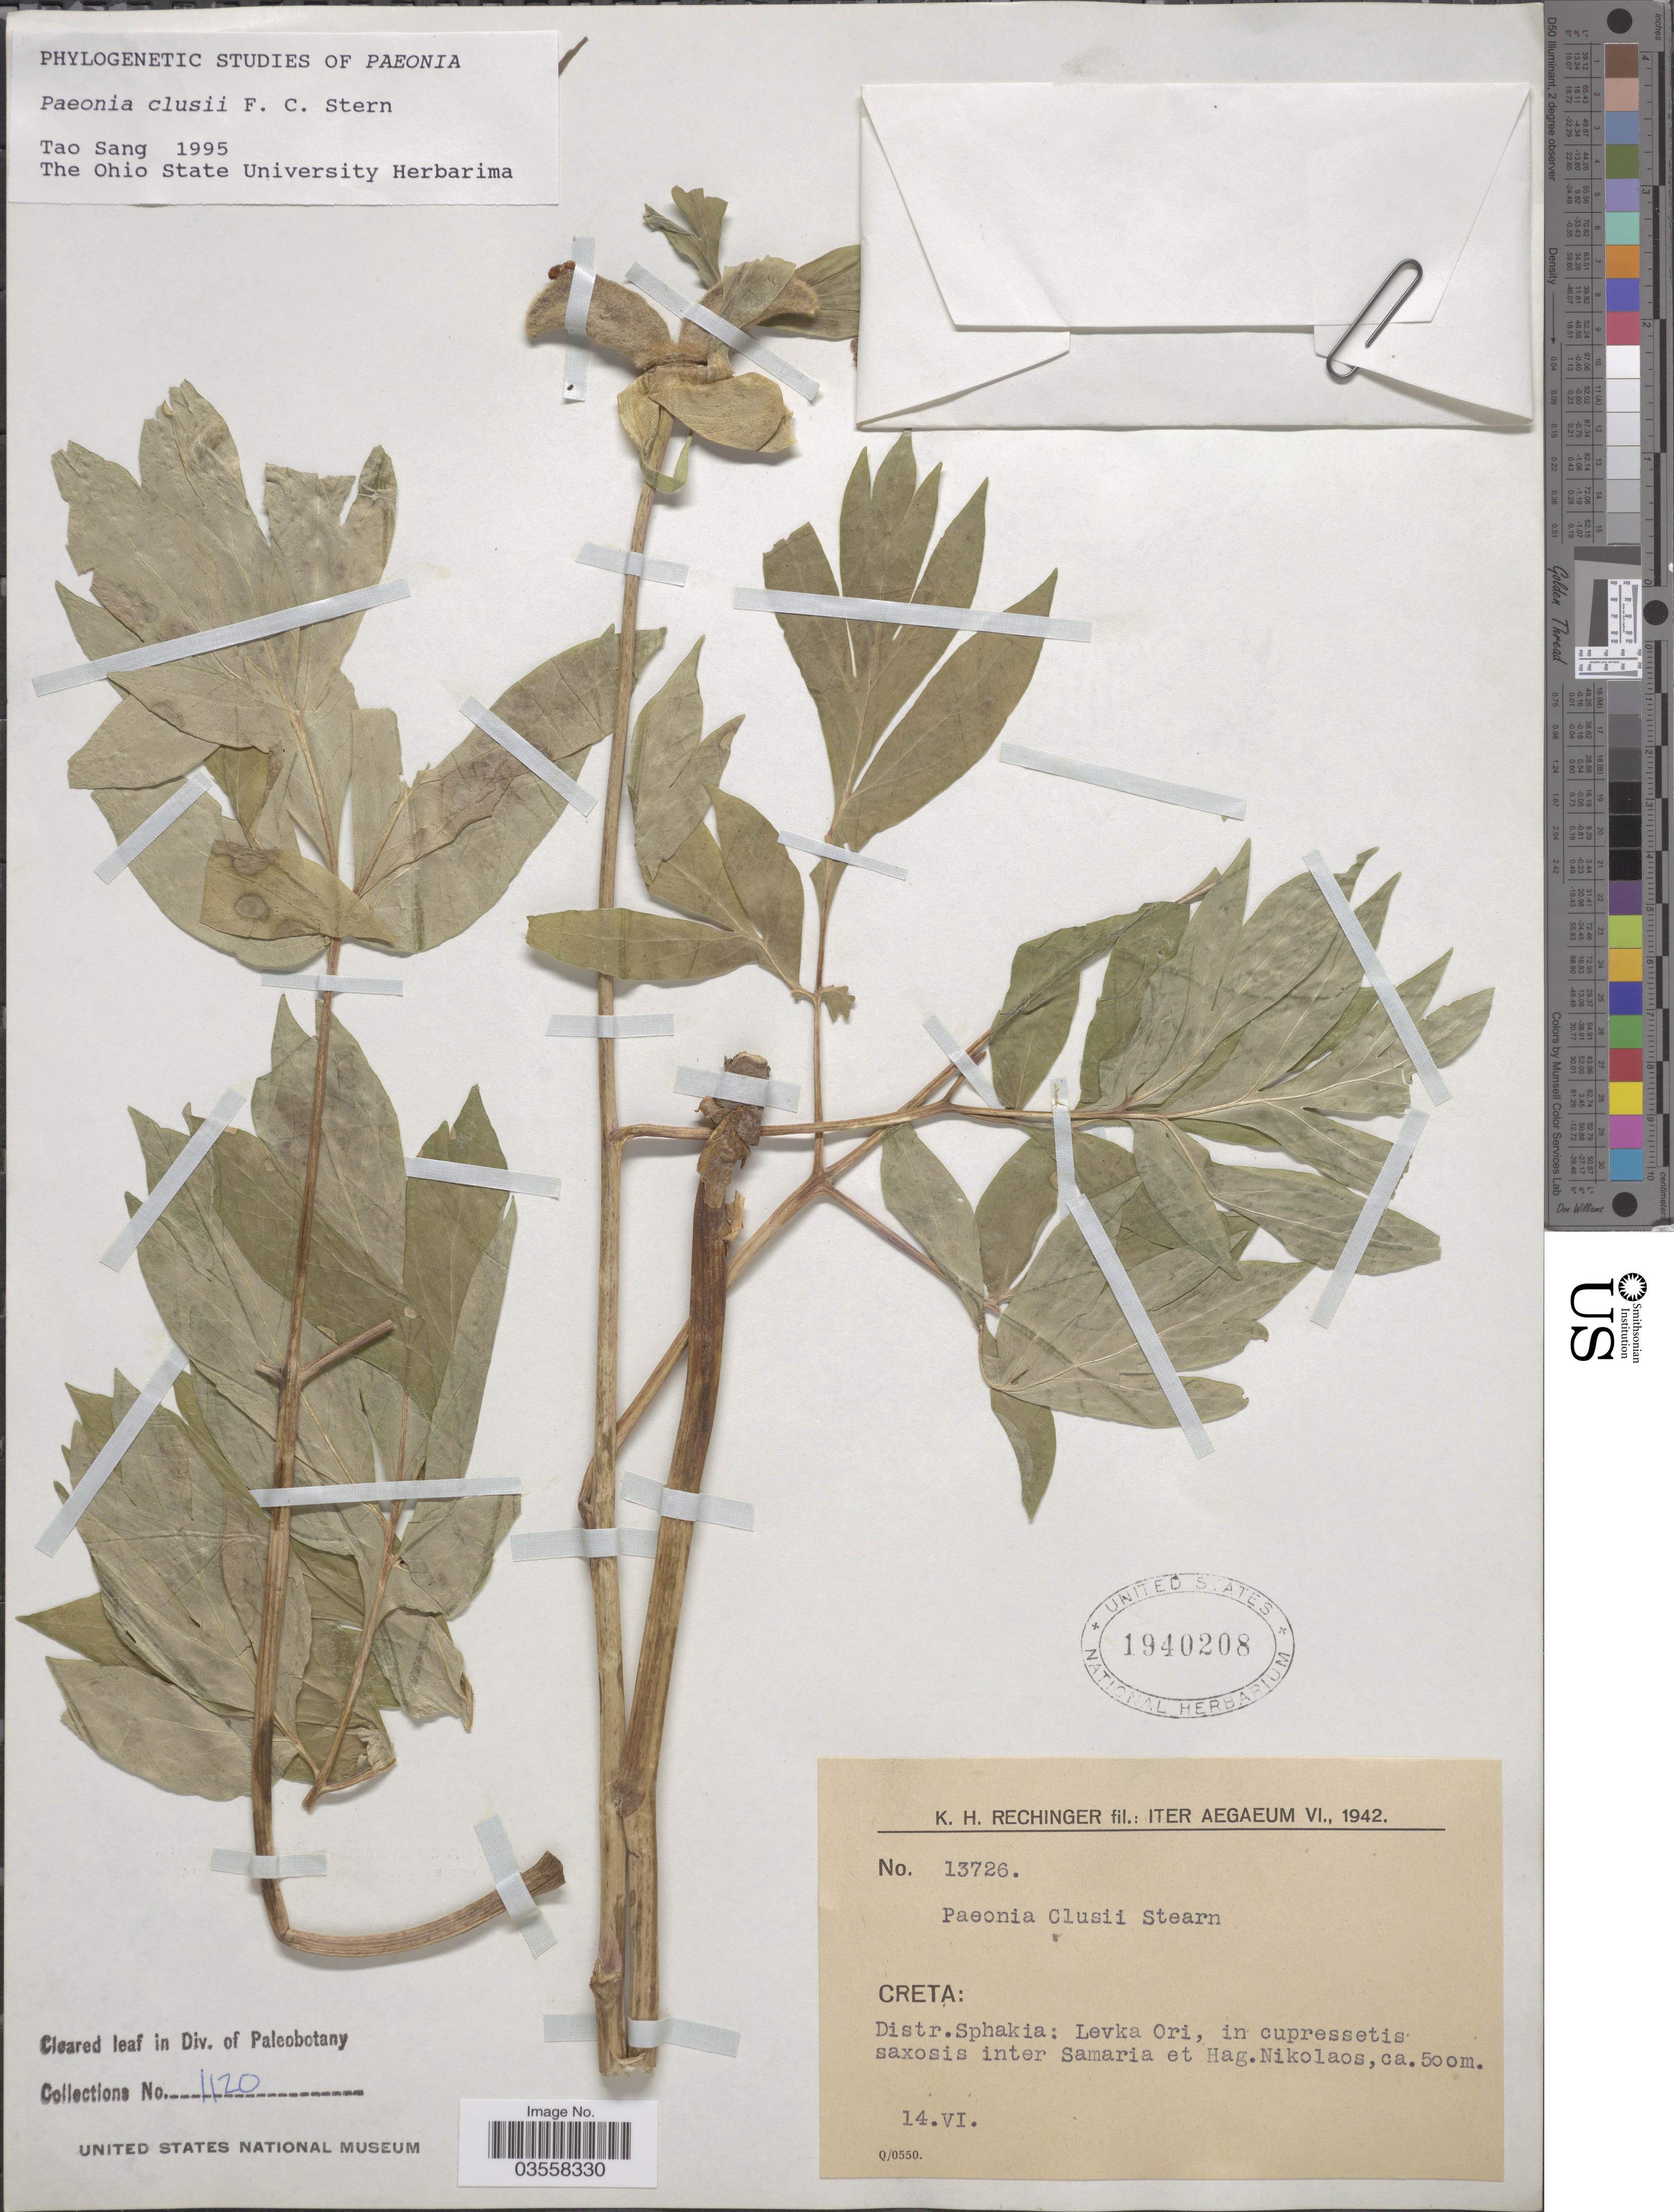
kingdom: Plantae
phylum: Tracheophyta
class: Magnoliopsida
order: Saxifragales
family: Paeoniaceae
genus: Paeonia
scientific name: Paeonia clusii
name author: (Tausch) Stern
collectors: K. H. Rechinger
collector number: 13726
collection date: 1942-06-14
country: Greece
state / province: Crete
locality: Iter Aegæum. Creta: Distr. Sphakia: Levka Ori, in cupressetis saxosis inter Samaria et Hag. Nikolaos.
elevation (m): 500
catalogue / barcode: US 1940208